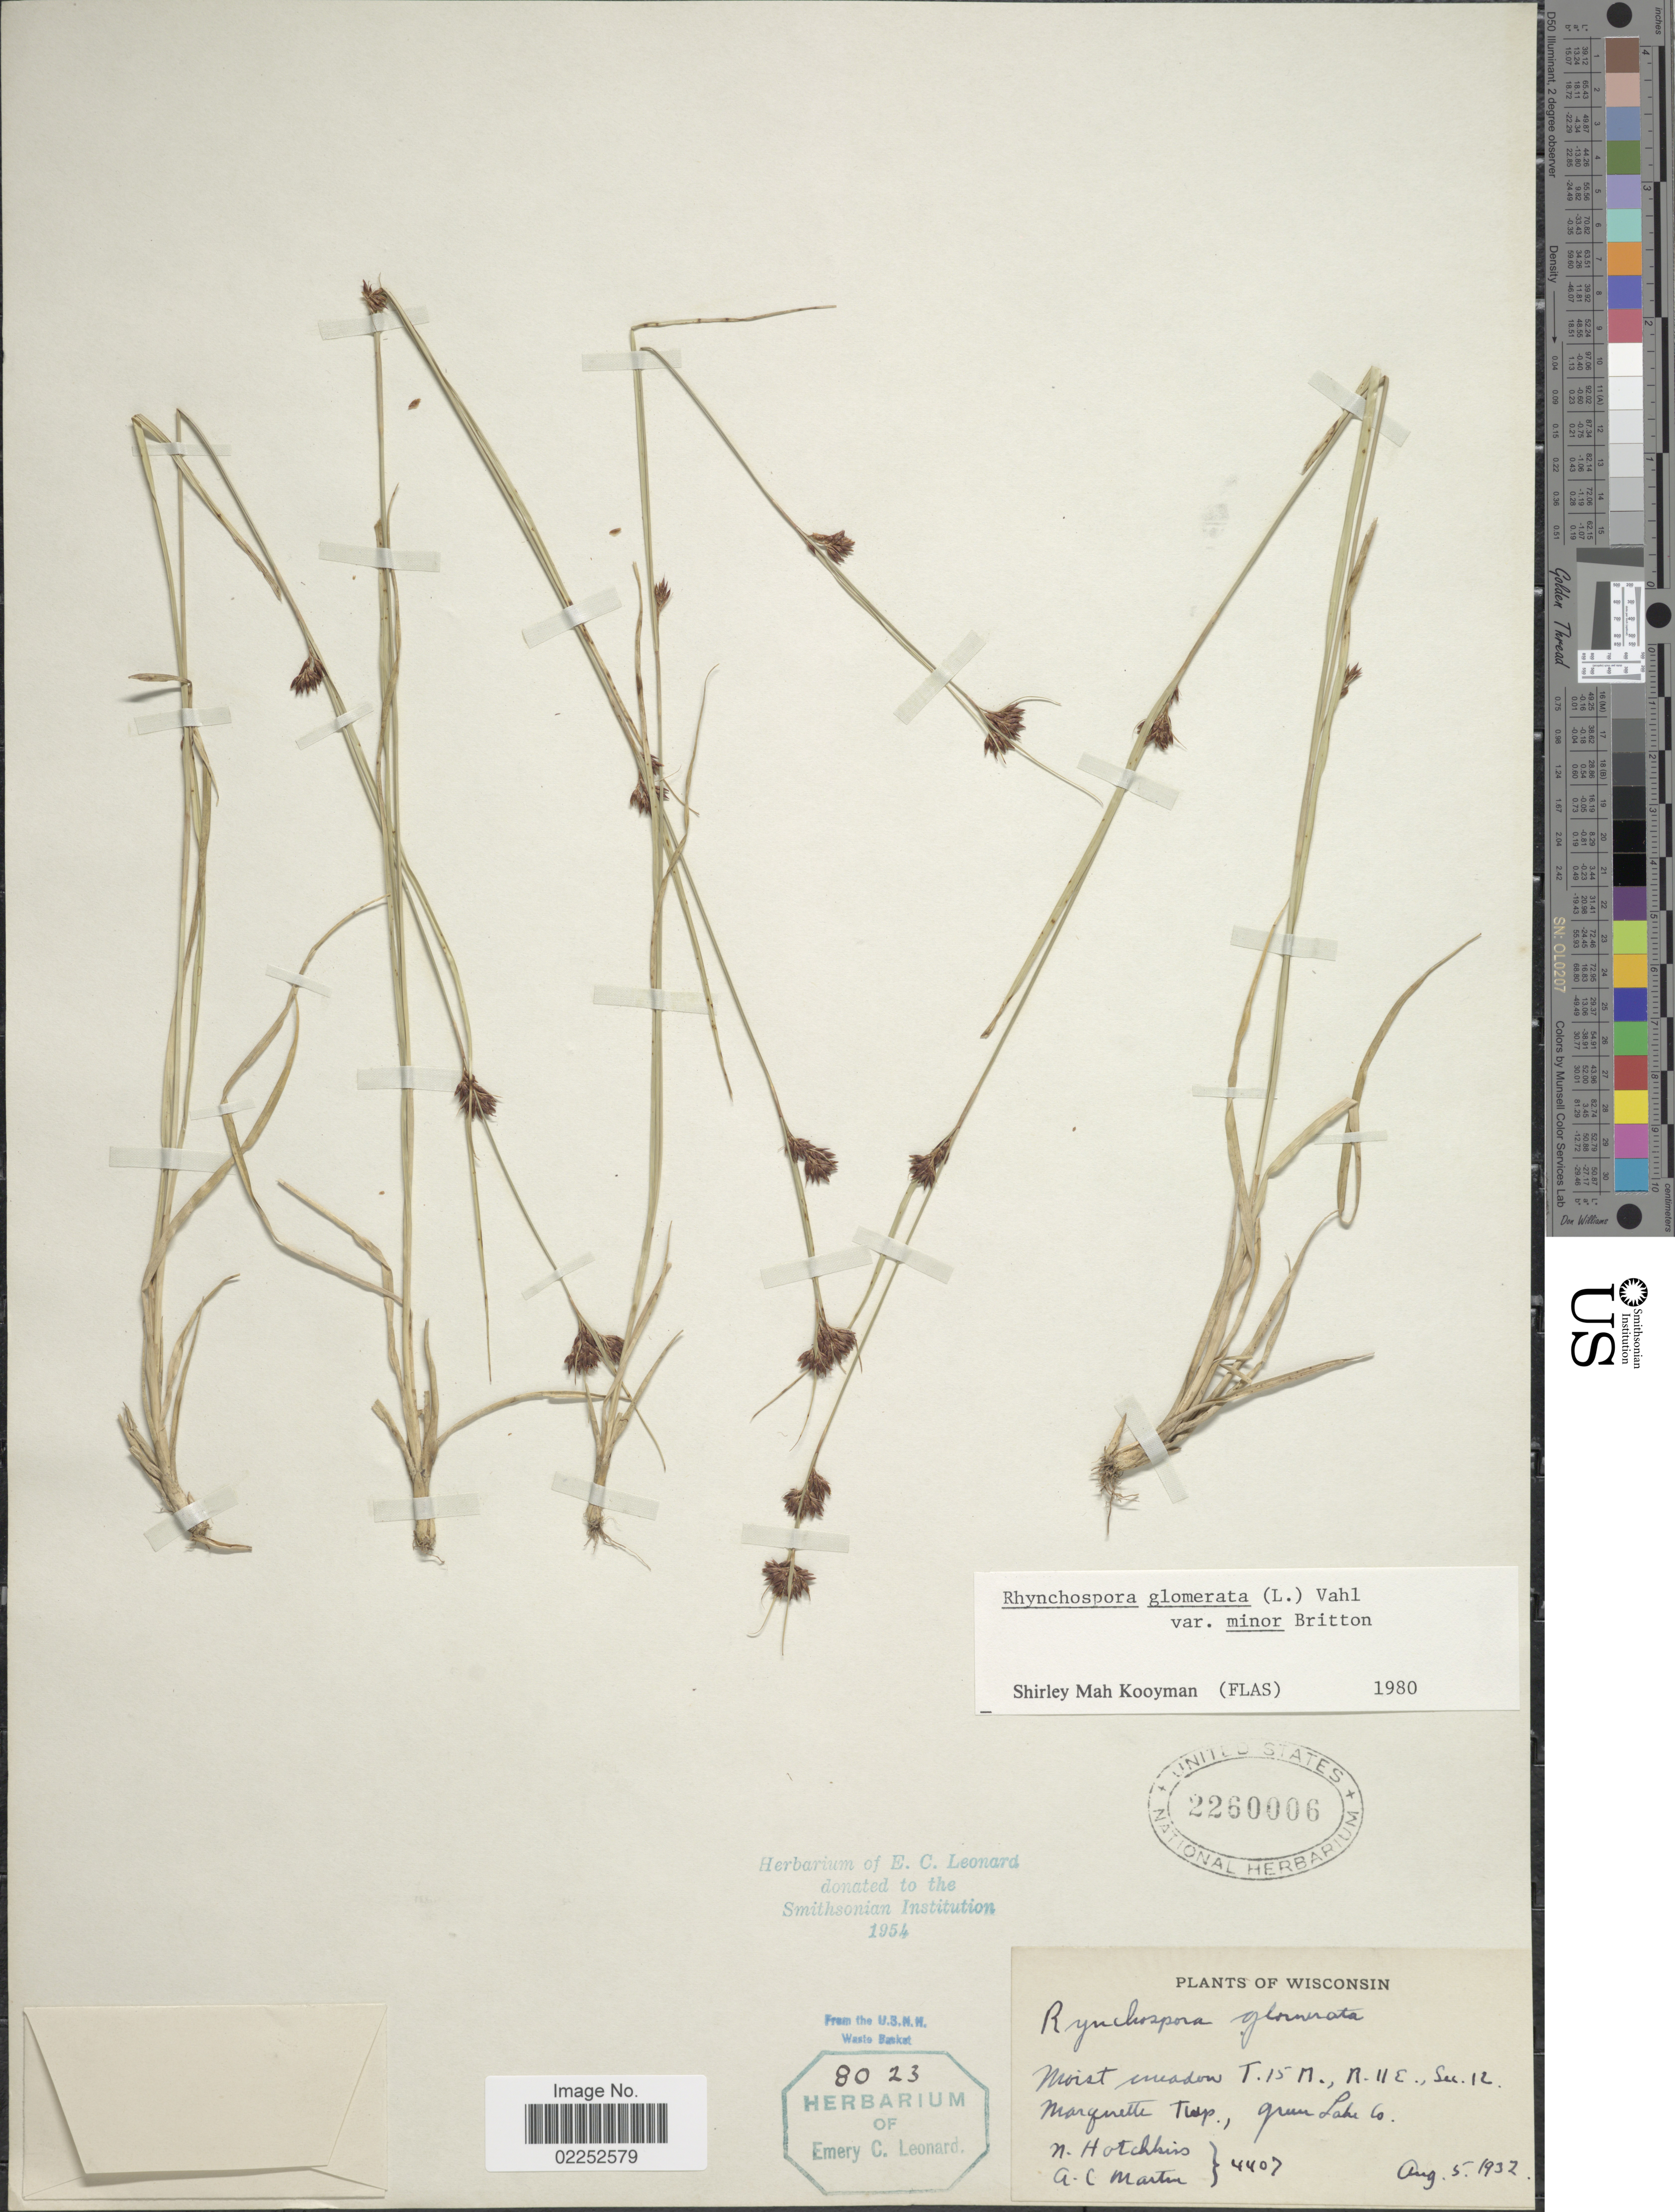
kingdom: Plantae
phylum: Tracheophyta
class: Liliopsida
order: Poales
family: Cyperaceae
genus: Rhynchospora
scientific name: Rhynchospora capitellata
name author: (Michx.) Vahl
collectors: N. Hotchkiss & A. C. Martin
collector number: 4407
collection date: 1932-08-05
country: United States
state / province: Wisconsin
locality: Moist meadow T 15 N., R 11 E., Sec. 12. Marquette Twp., Green Lake Co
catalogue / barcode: US 2260006